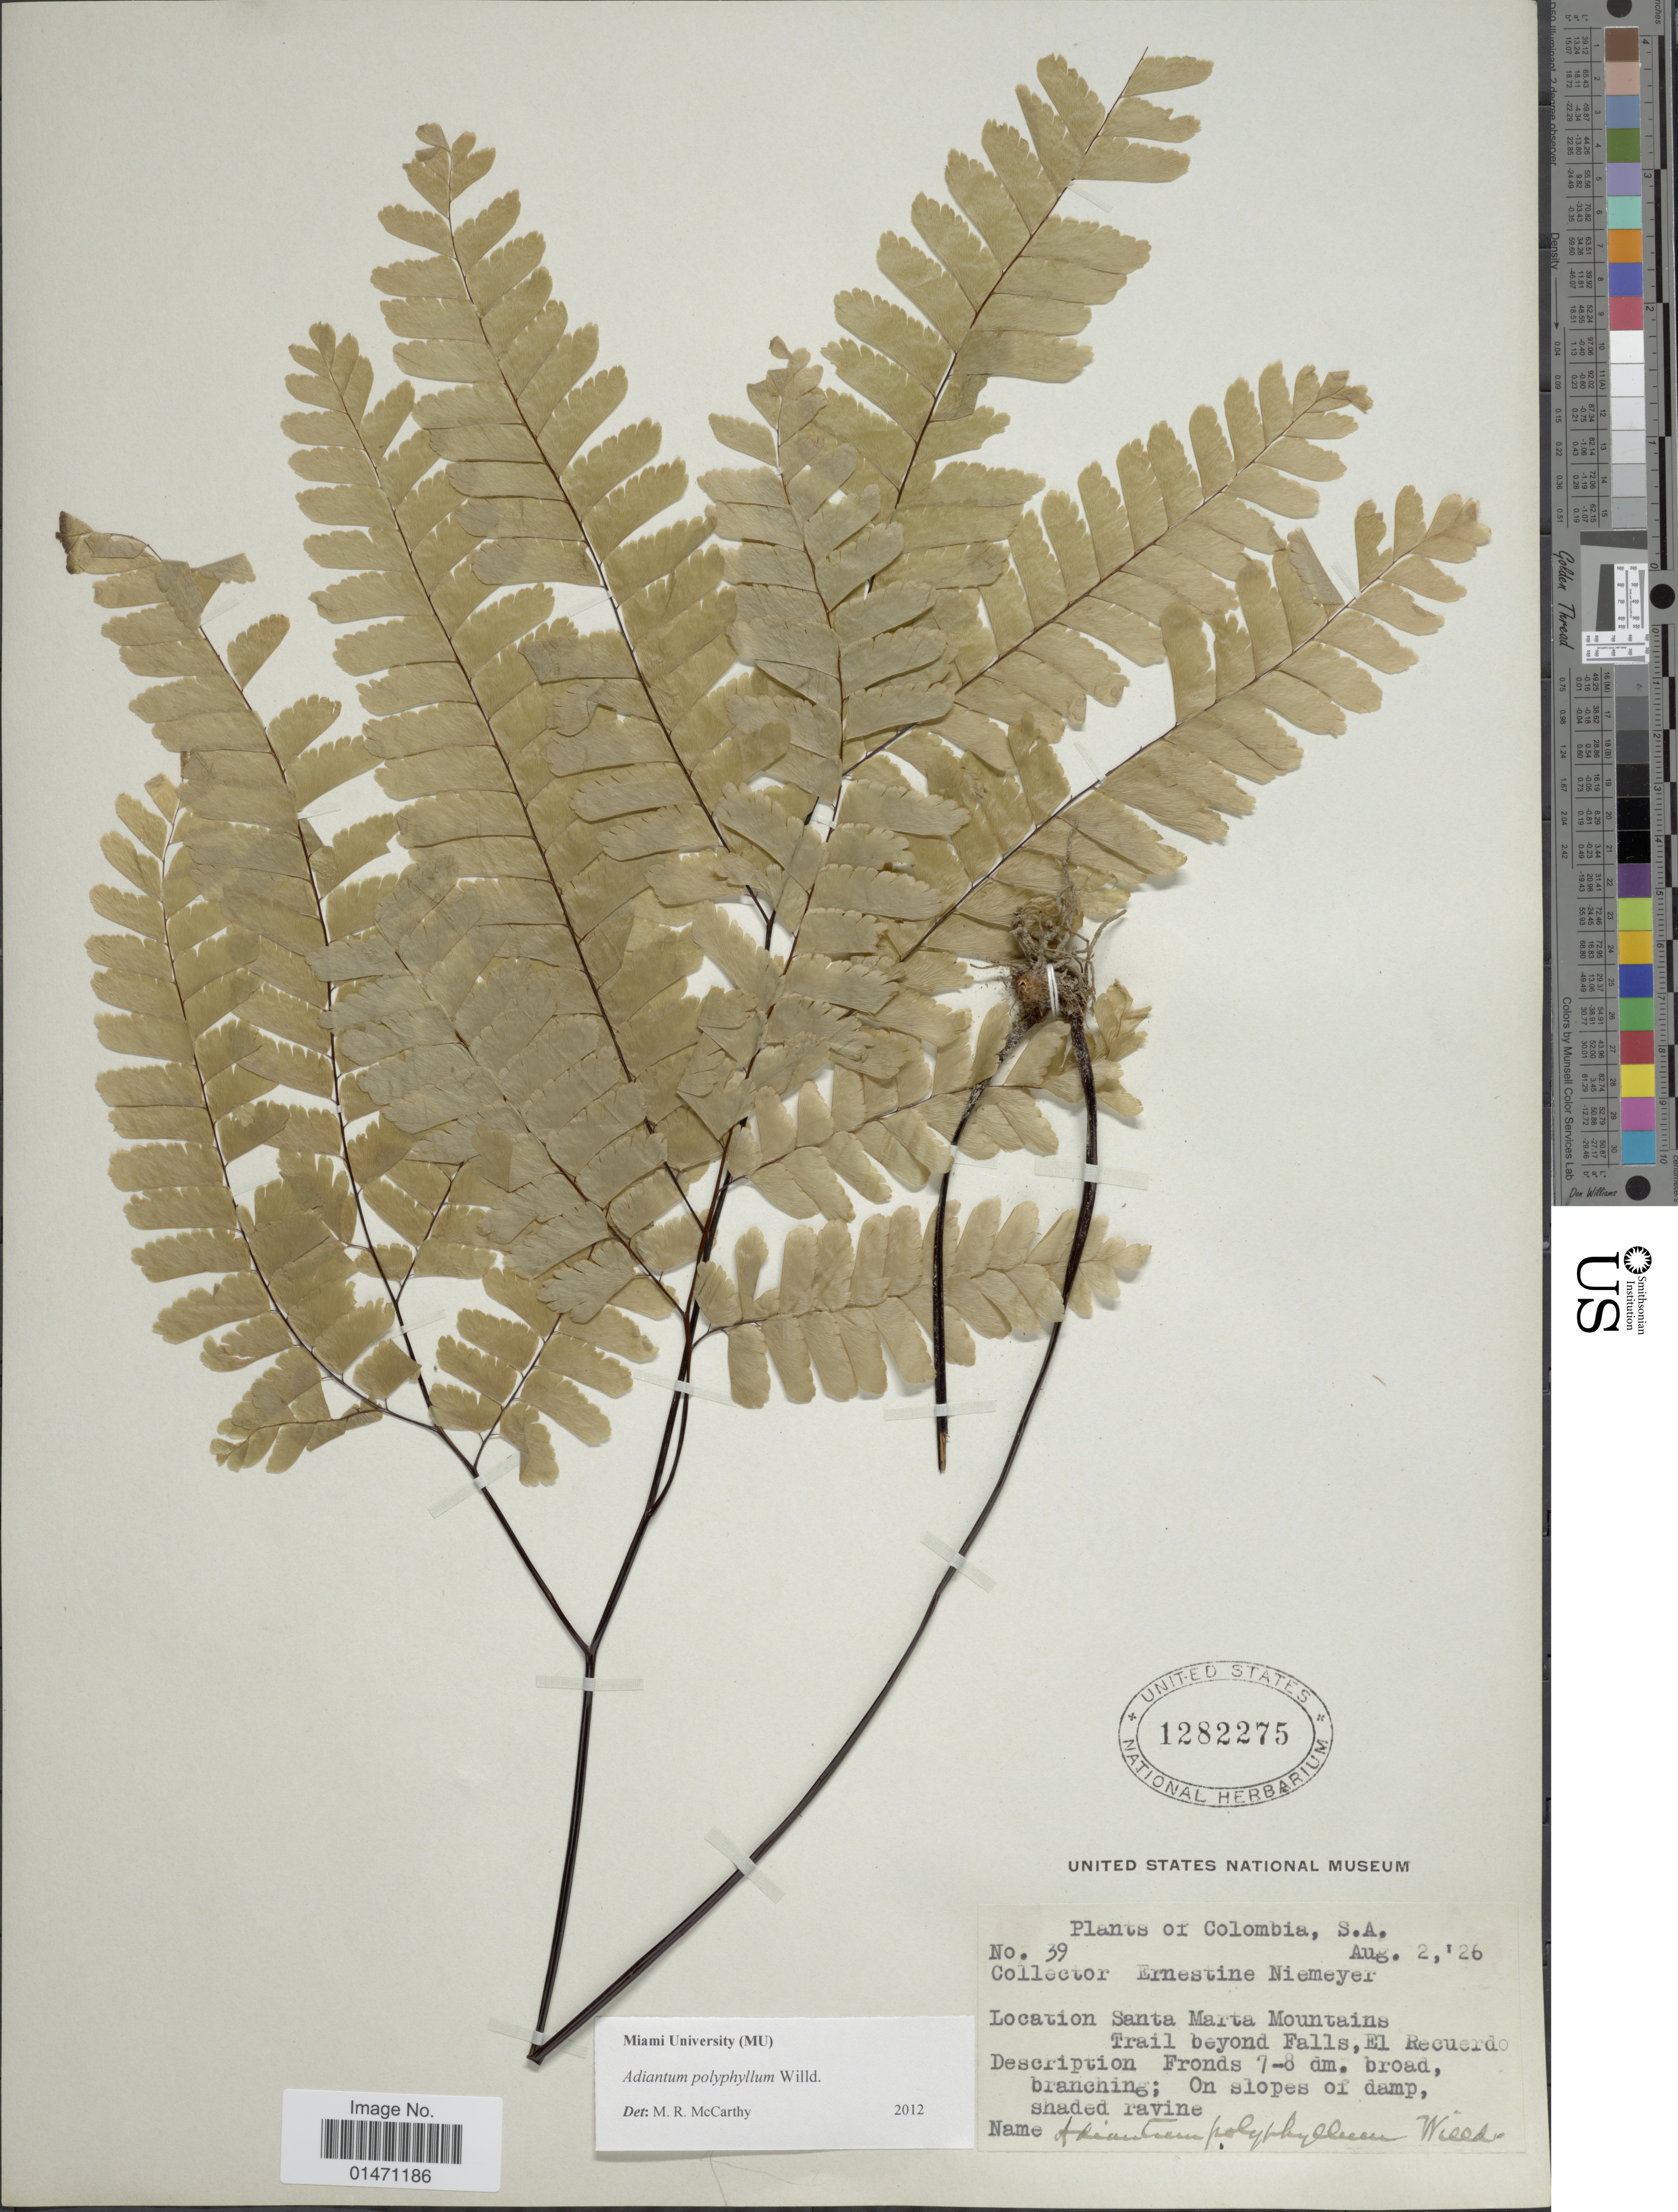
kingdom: Plantae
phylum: Tracheophyta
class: Polypodiopsida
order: Polypodiales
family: Pteridaceae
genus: Adiantum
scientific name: Adiantum polyphyllum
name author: Willd.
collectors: E. Niemeyer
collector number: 39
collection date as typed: Transcribed d/m/y: 2/8/26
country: Colombia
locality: Colombia, S.A., Santa Marta Mountains, trail beyond falls, El Recuerdo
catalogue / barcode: US 1282275